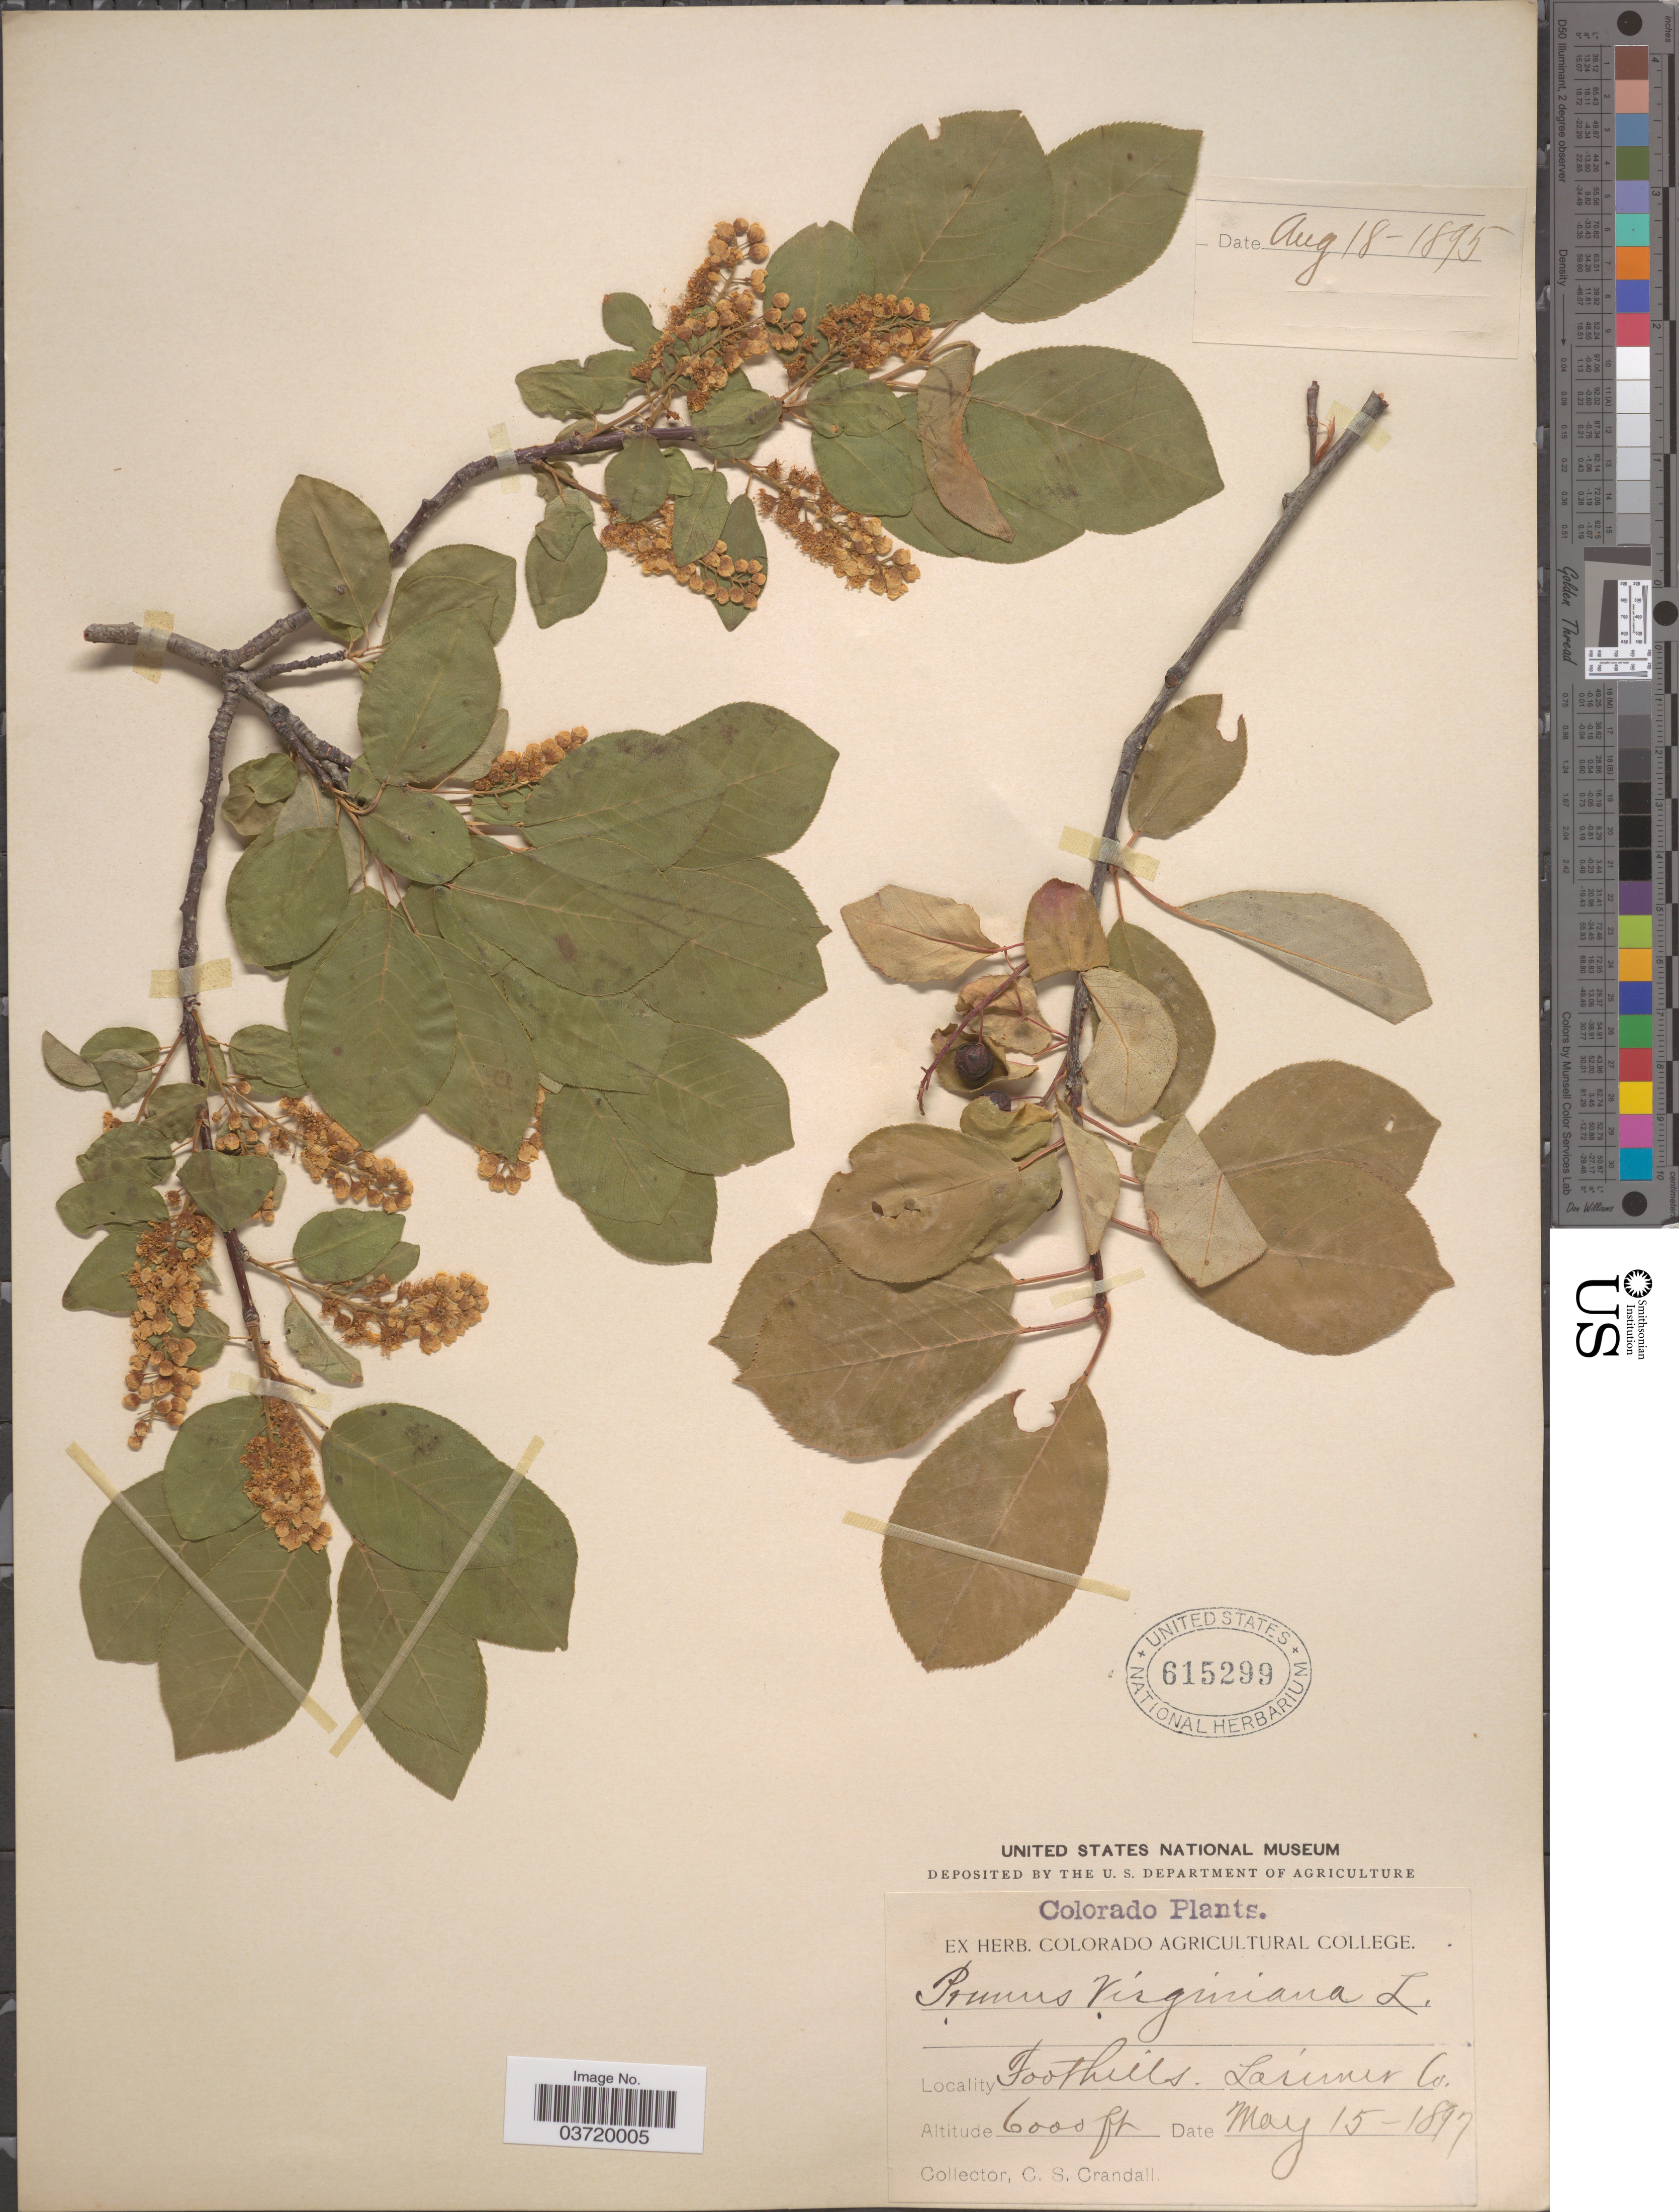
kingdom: Plantae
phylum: Tracheophyta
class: Magnoliopsida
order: Rosales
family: Rosaceae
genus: Prunus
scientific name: Prunus virginiana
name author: L.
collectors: C. Crandall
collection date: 1897-05-15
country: United States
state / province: Colorado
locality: Foothills. Larimer Co.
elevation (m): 1829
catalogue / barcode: US 615299